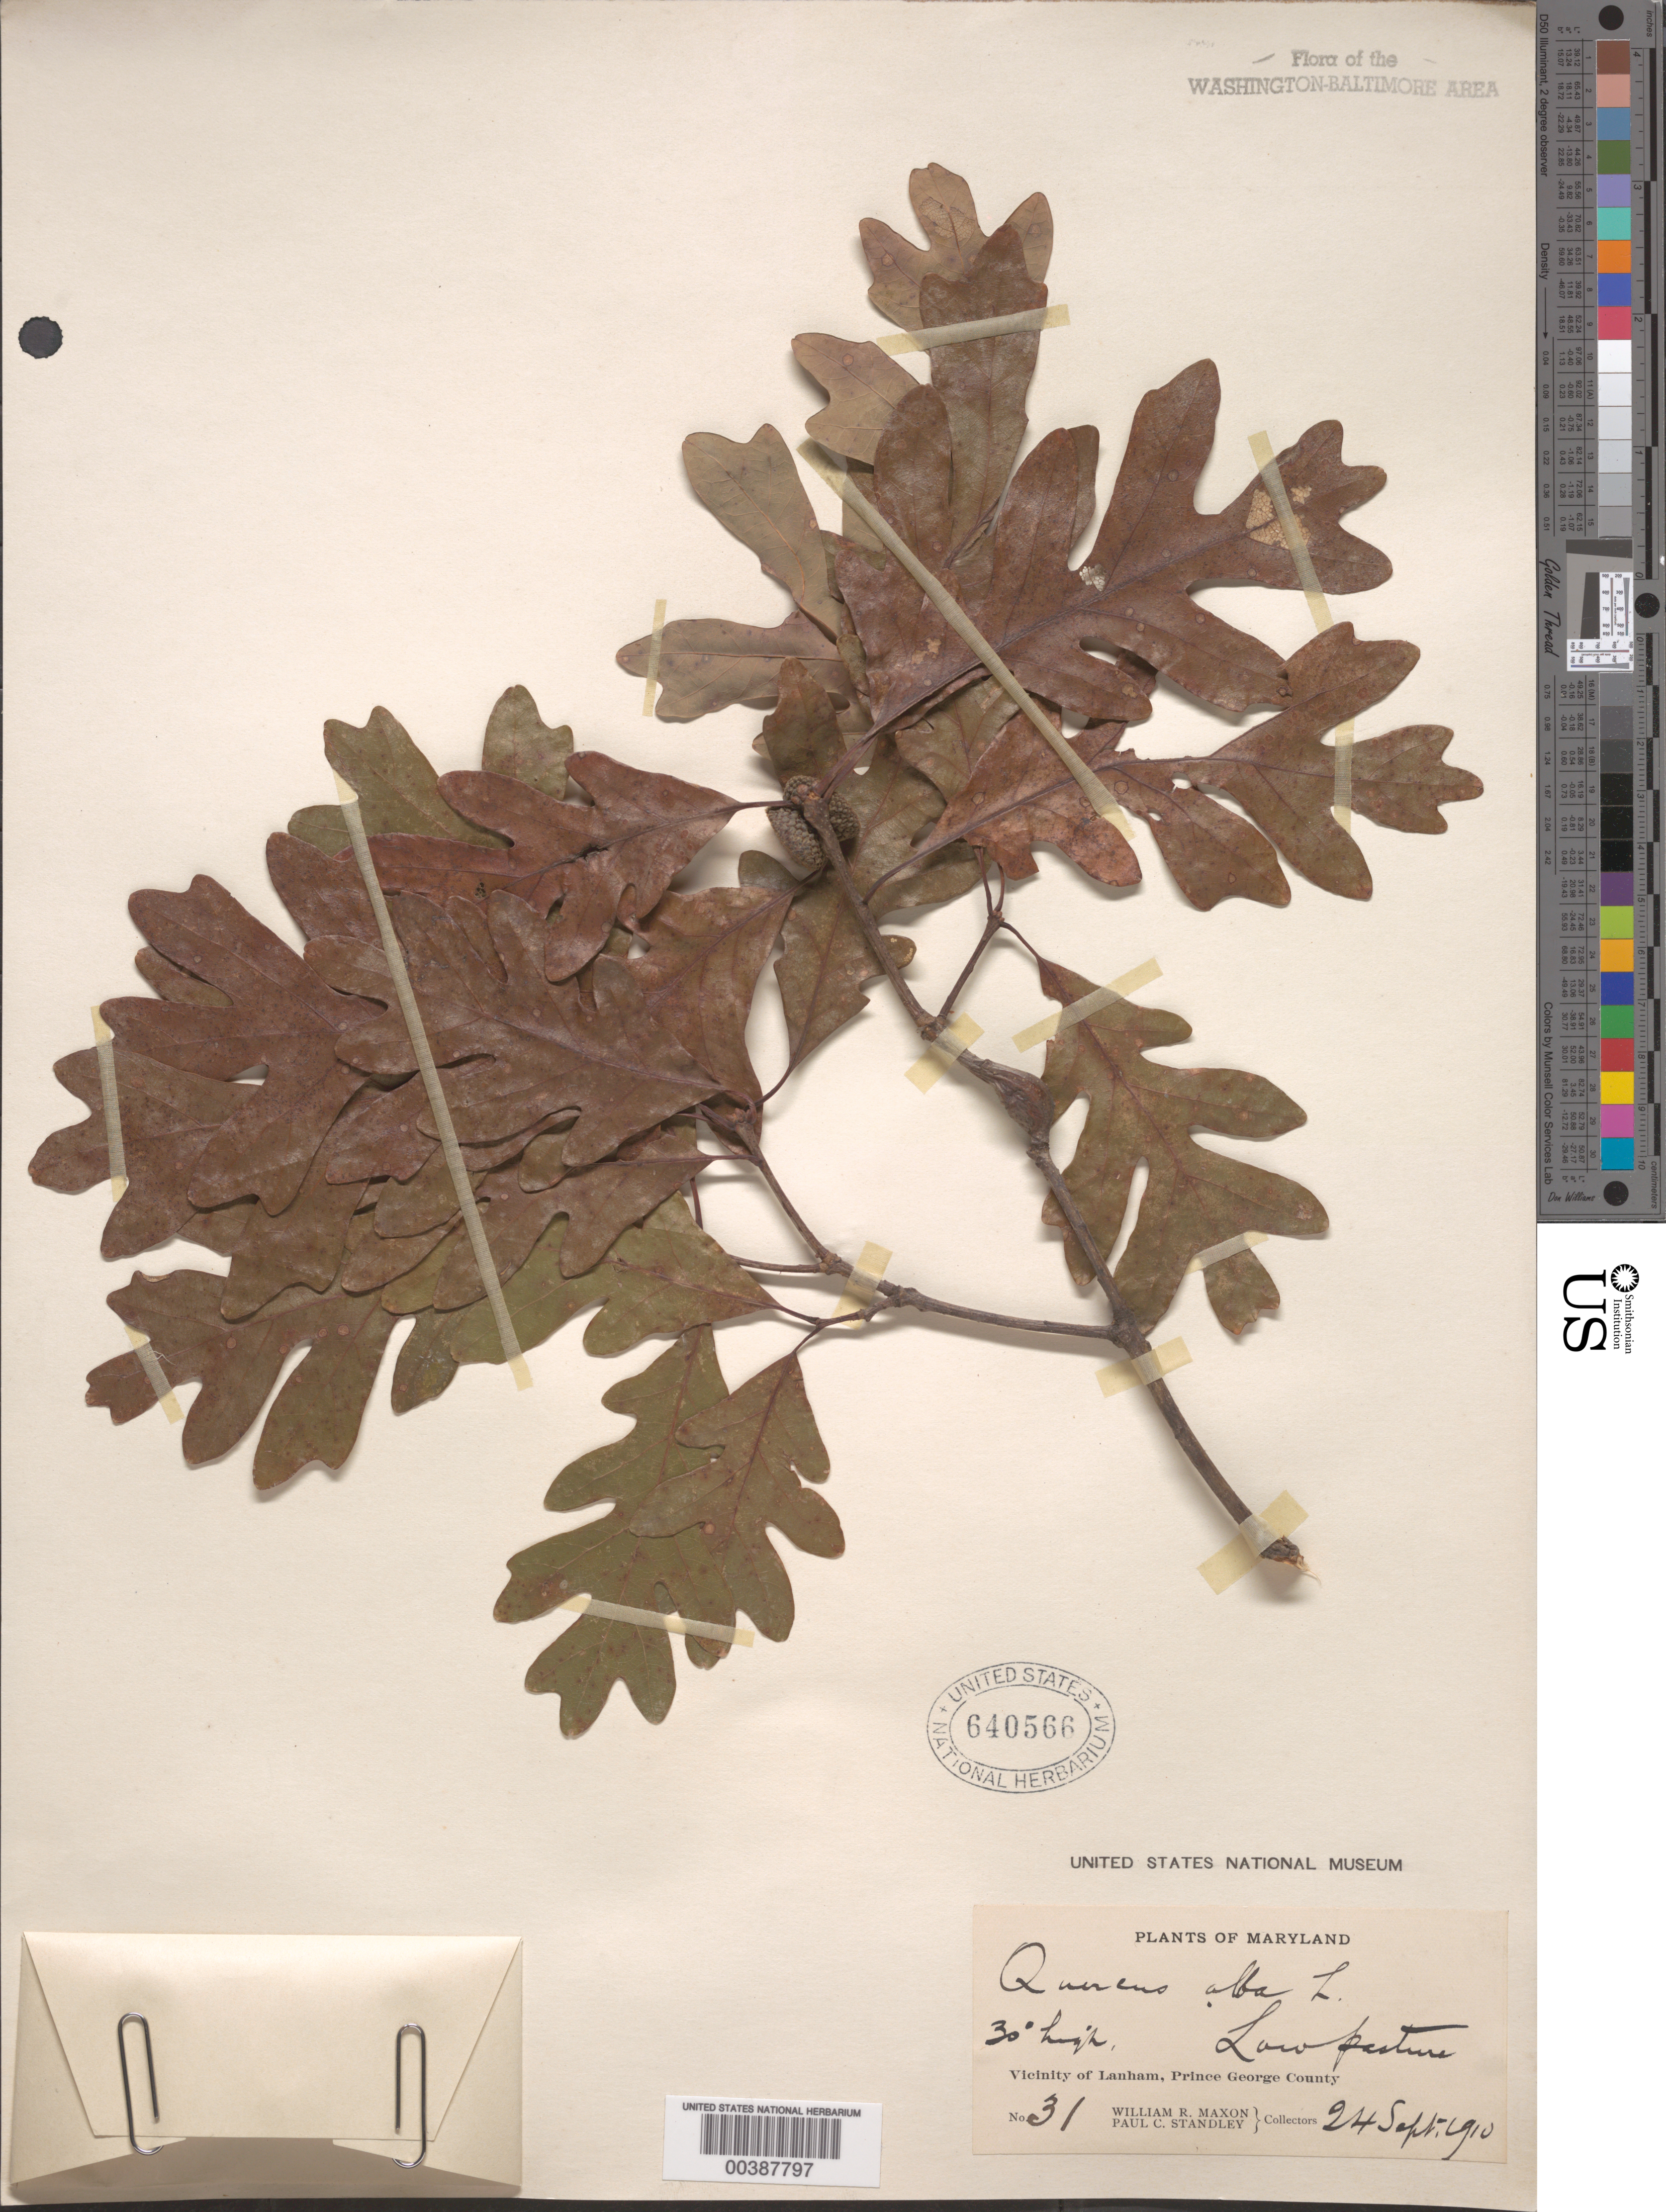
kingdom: Plantae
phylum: Tracheophyta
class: Magnoliopsida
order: Fagales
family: Fagaceae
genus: Quercus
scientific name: Quercus alba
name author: L.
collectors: W. R. Maxon & P. C. Standley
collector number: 31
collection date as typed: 24 Sep 1910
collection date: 1910-09-24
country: United States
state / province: Maryland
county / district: Prince George's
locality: Lanham vicinity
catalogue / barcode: US 640566